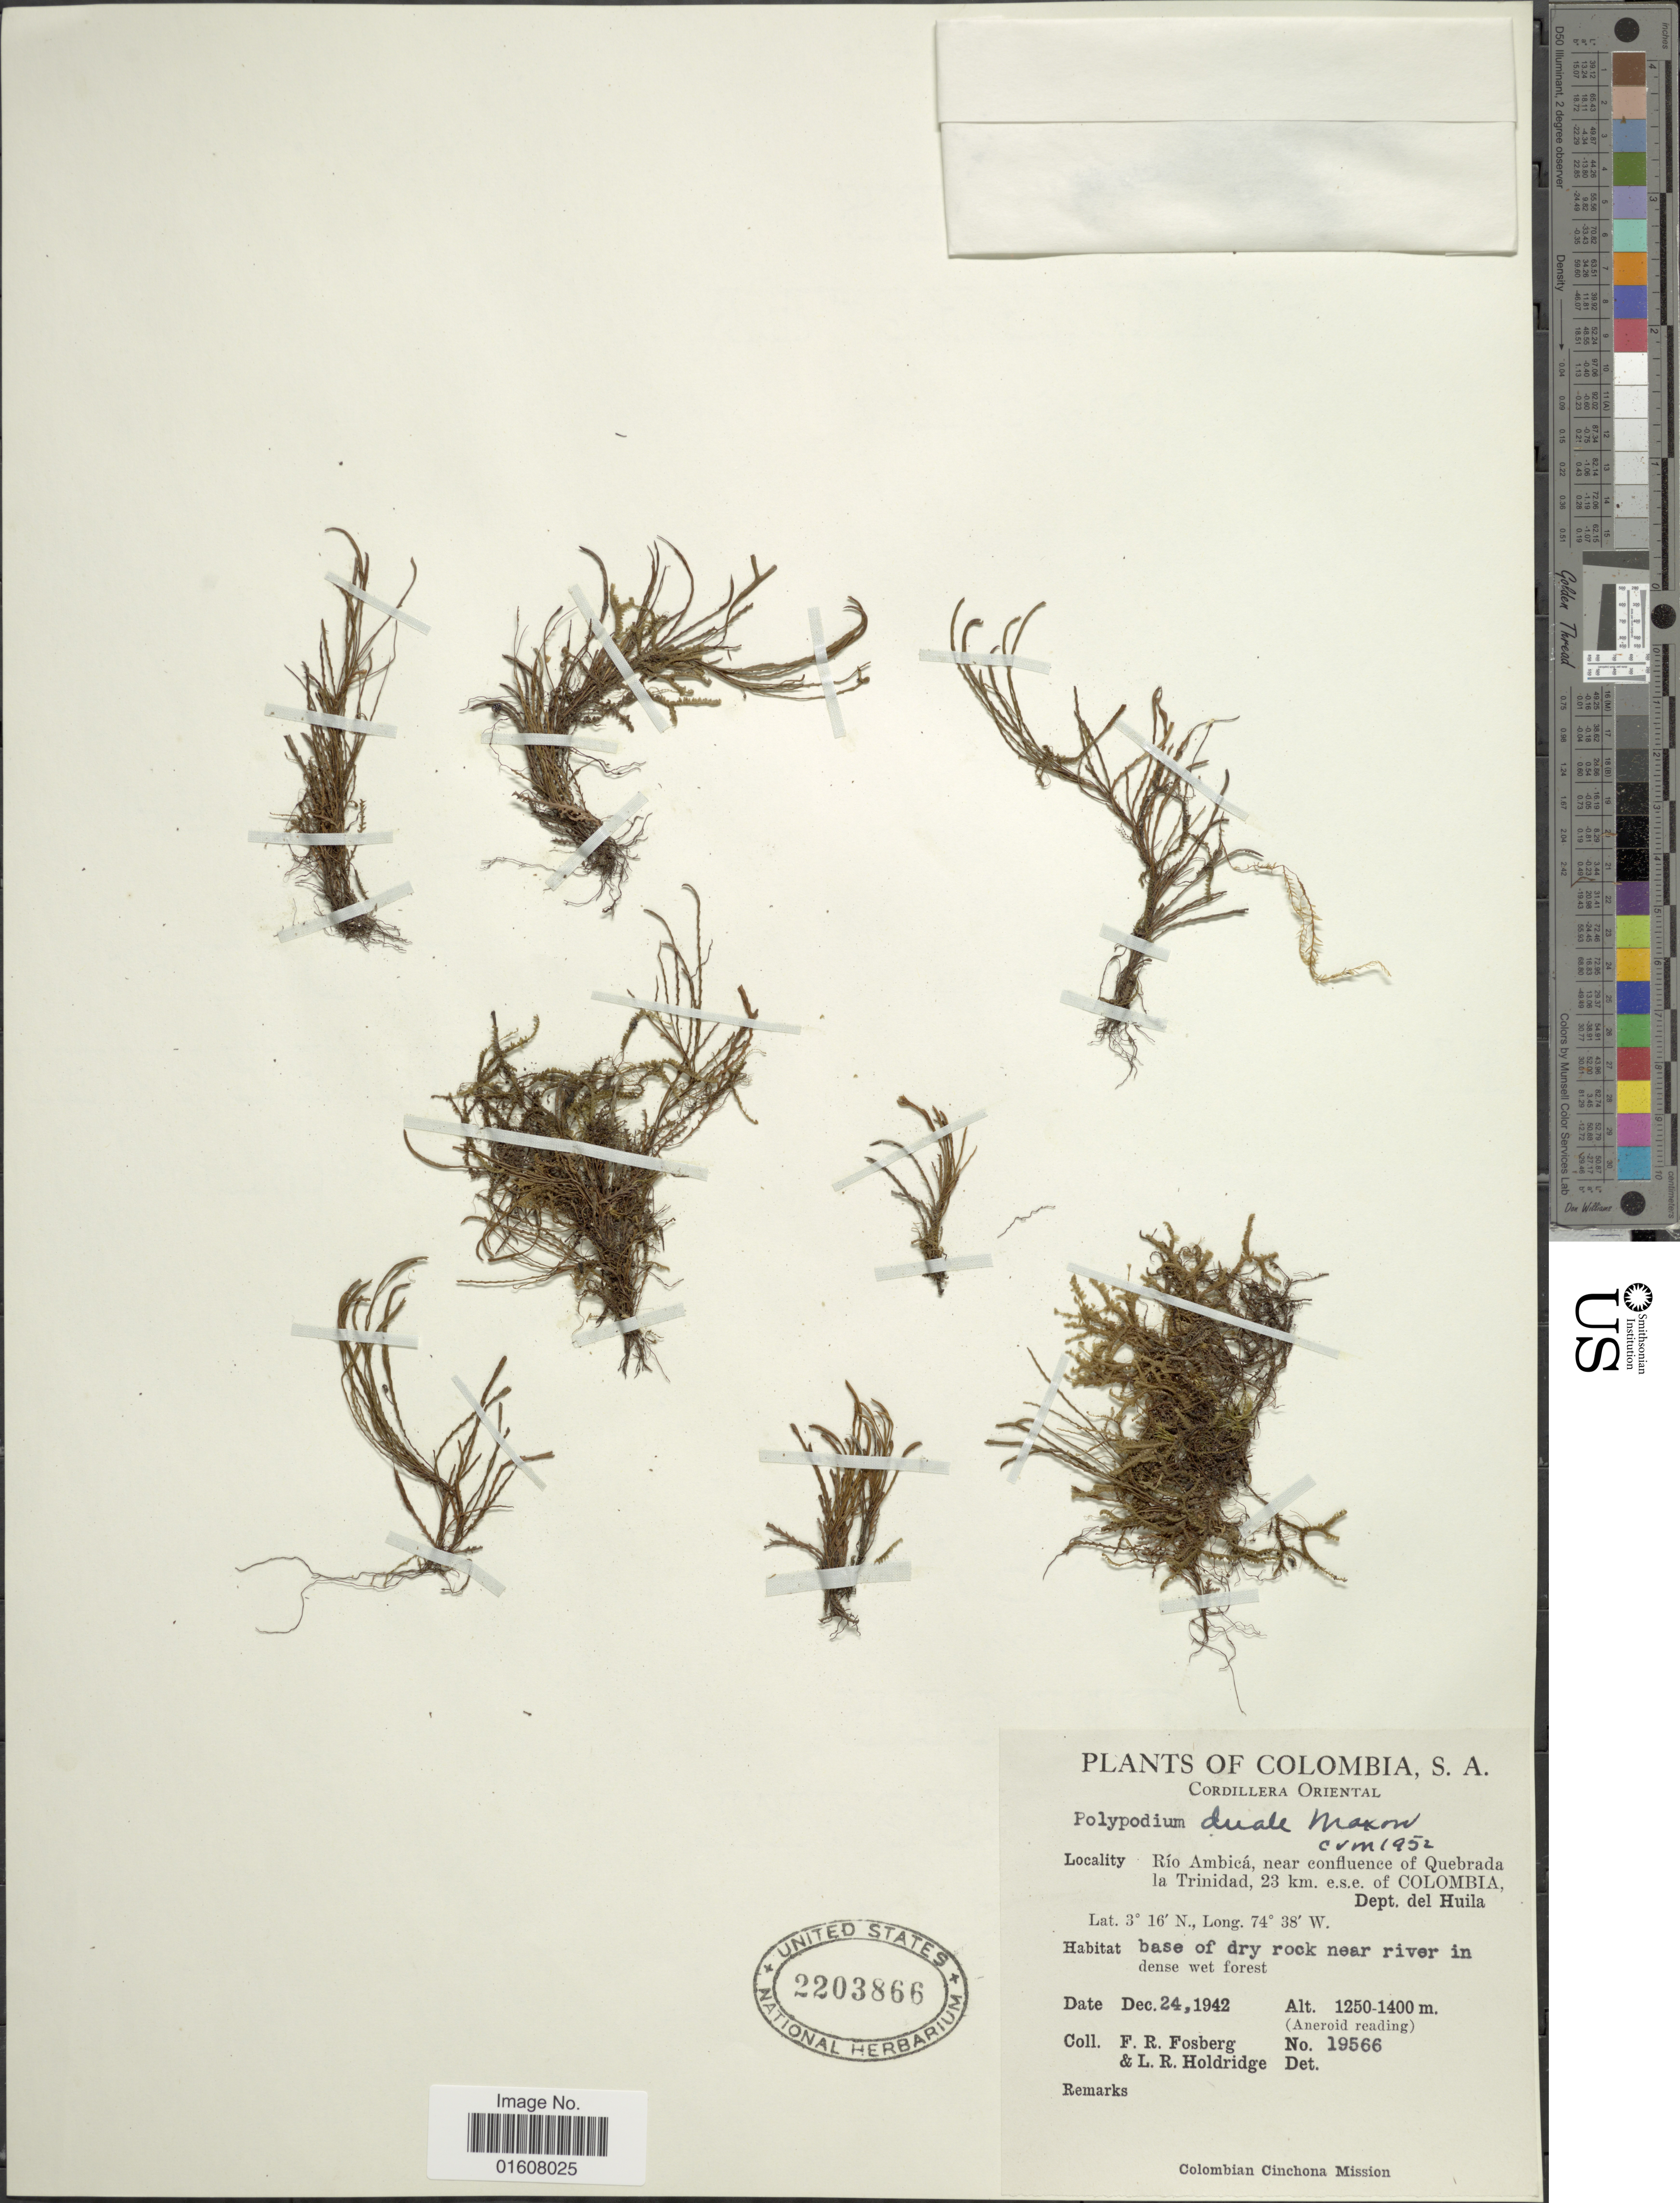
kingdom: Plantae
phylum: Tracheophyta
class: Polypodiopsida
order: Polypodiales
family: Polypodiaceae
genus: Cochlidium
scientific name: Cochlidium serrulatum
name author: (Sw.) L.E. Bishop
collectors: F. R. Fosberg & L. Holdridge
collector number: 19566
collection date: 1942-12-24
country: Colombia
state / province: Huila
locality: Cordillera Oriental. Río Ambicá, near confluence of Quebrada la Trinidad, 23 km. e.s.e. of Colombia, Dept. del Huila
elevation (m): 1250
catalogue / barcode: US 2203866